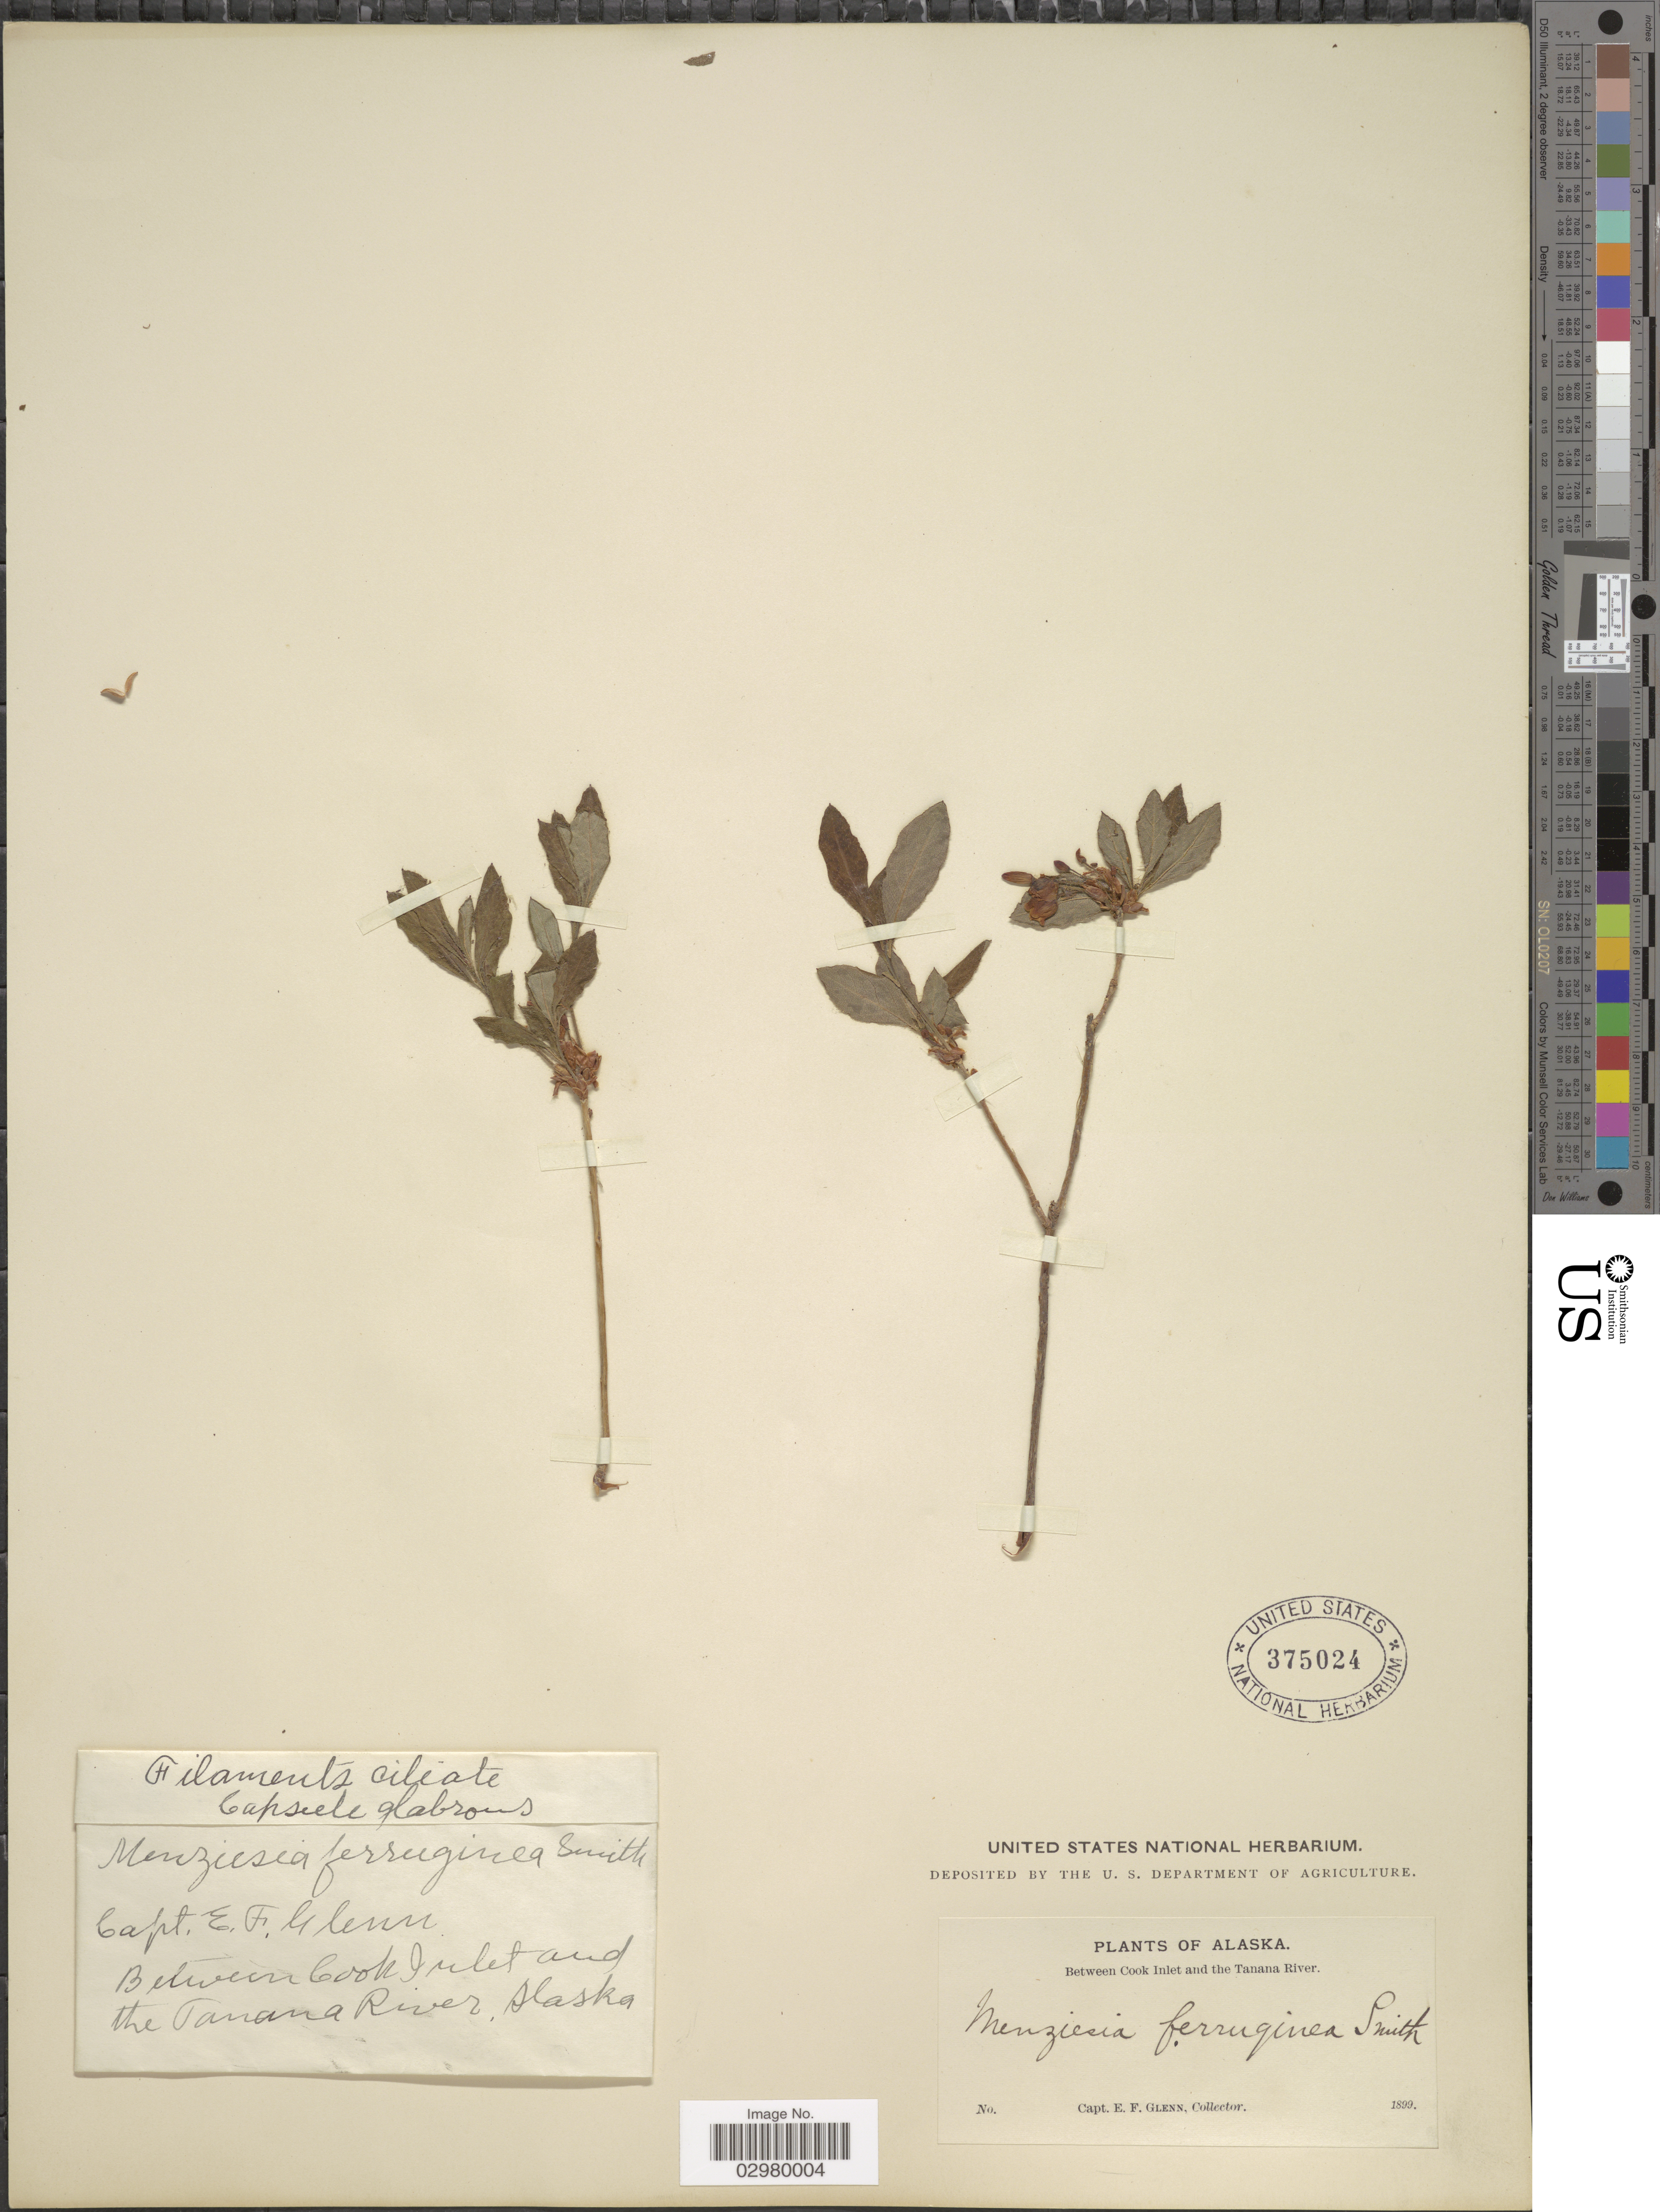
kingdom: Plantae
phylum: Tracheophyta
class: Magnoliopsida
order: Ericales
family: Ericaceae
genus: Menziesia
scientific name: Menziesia ferruginea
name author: Sm.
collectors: E. Glenn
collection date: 1899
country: United States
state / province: Alaska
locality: Between Cook Inlet and the Tanana River.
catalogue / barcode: US 375024